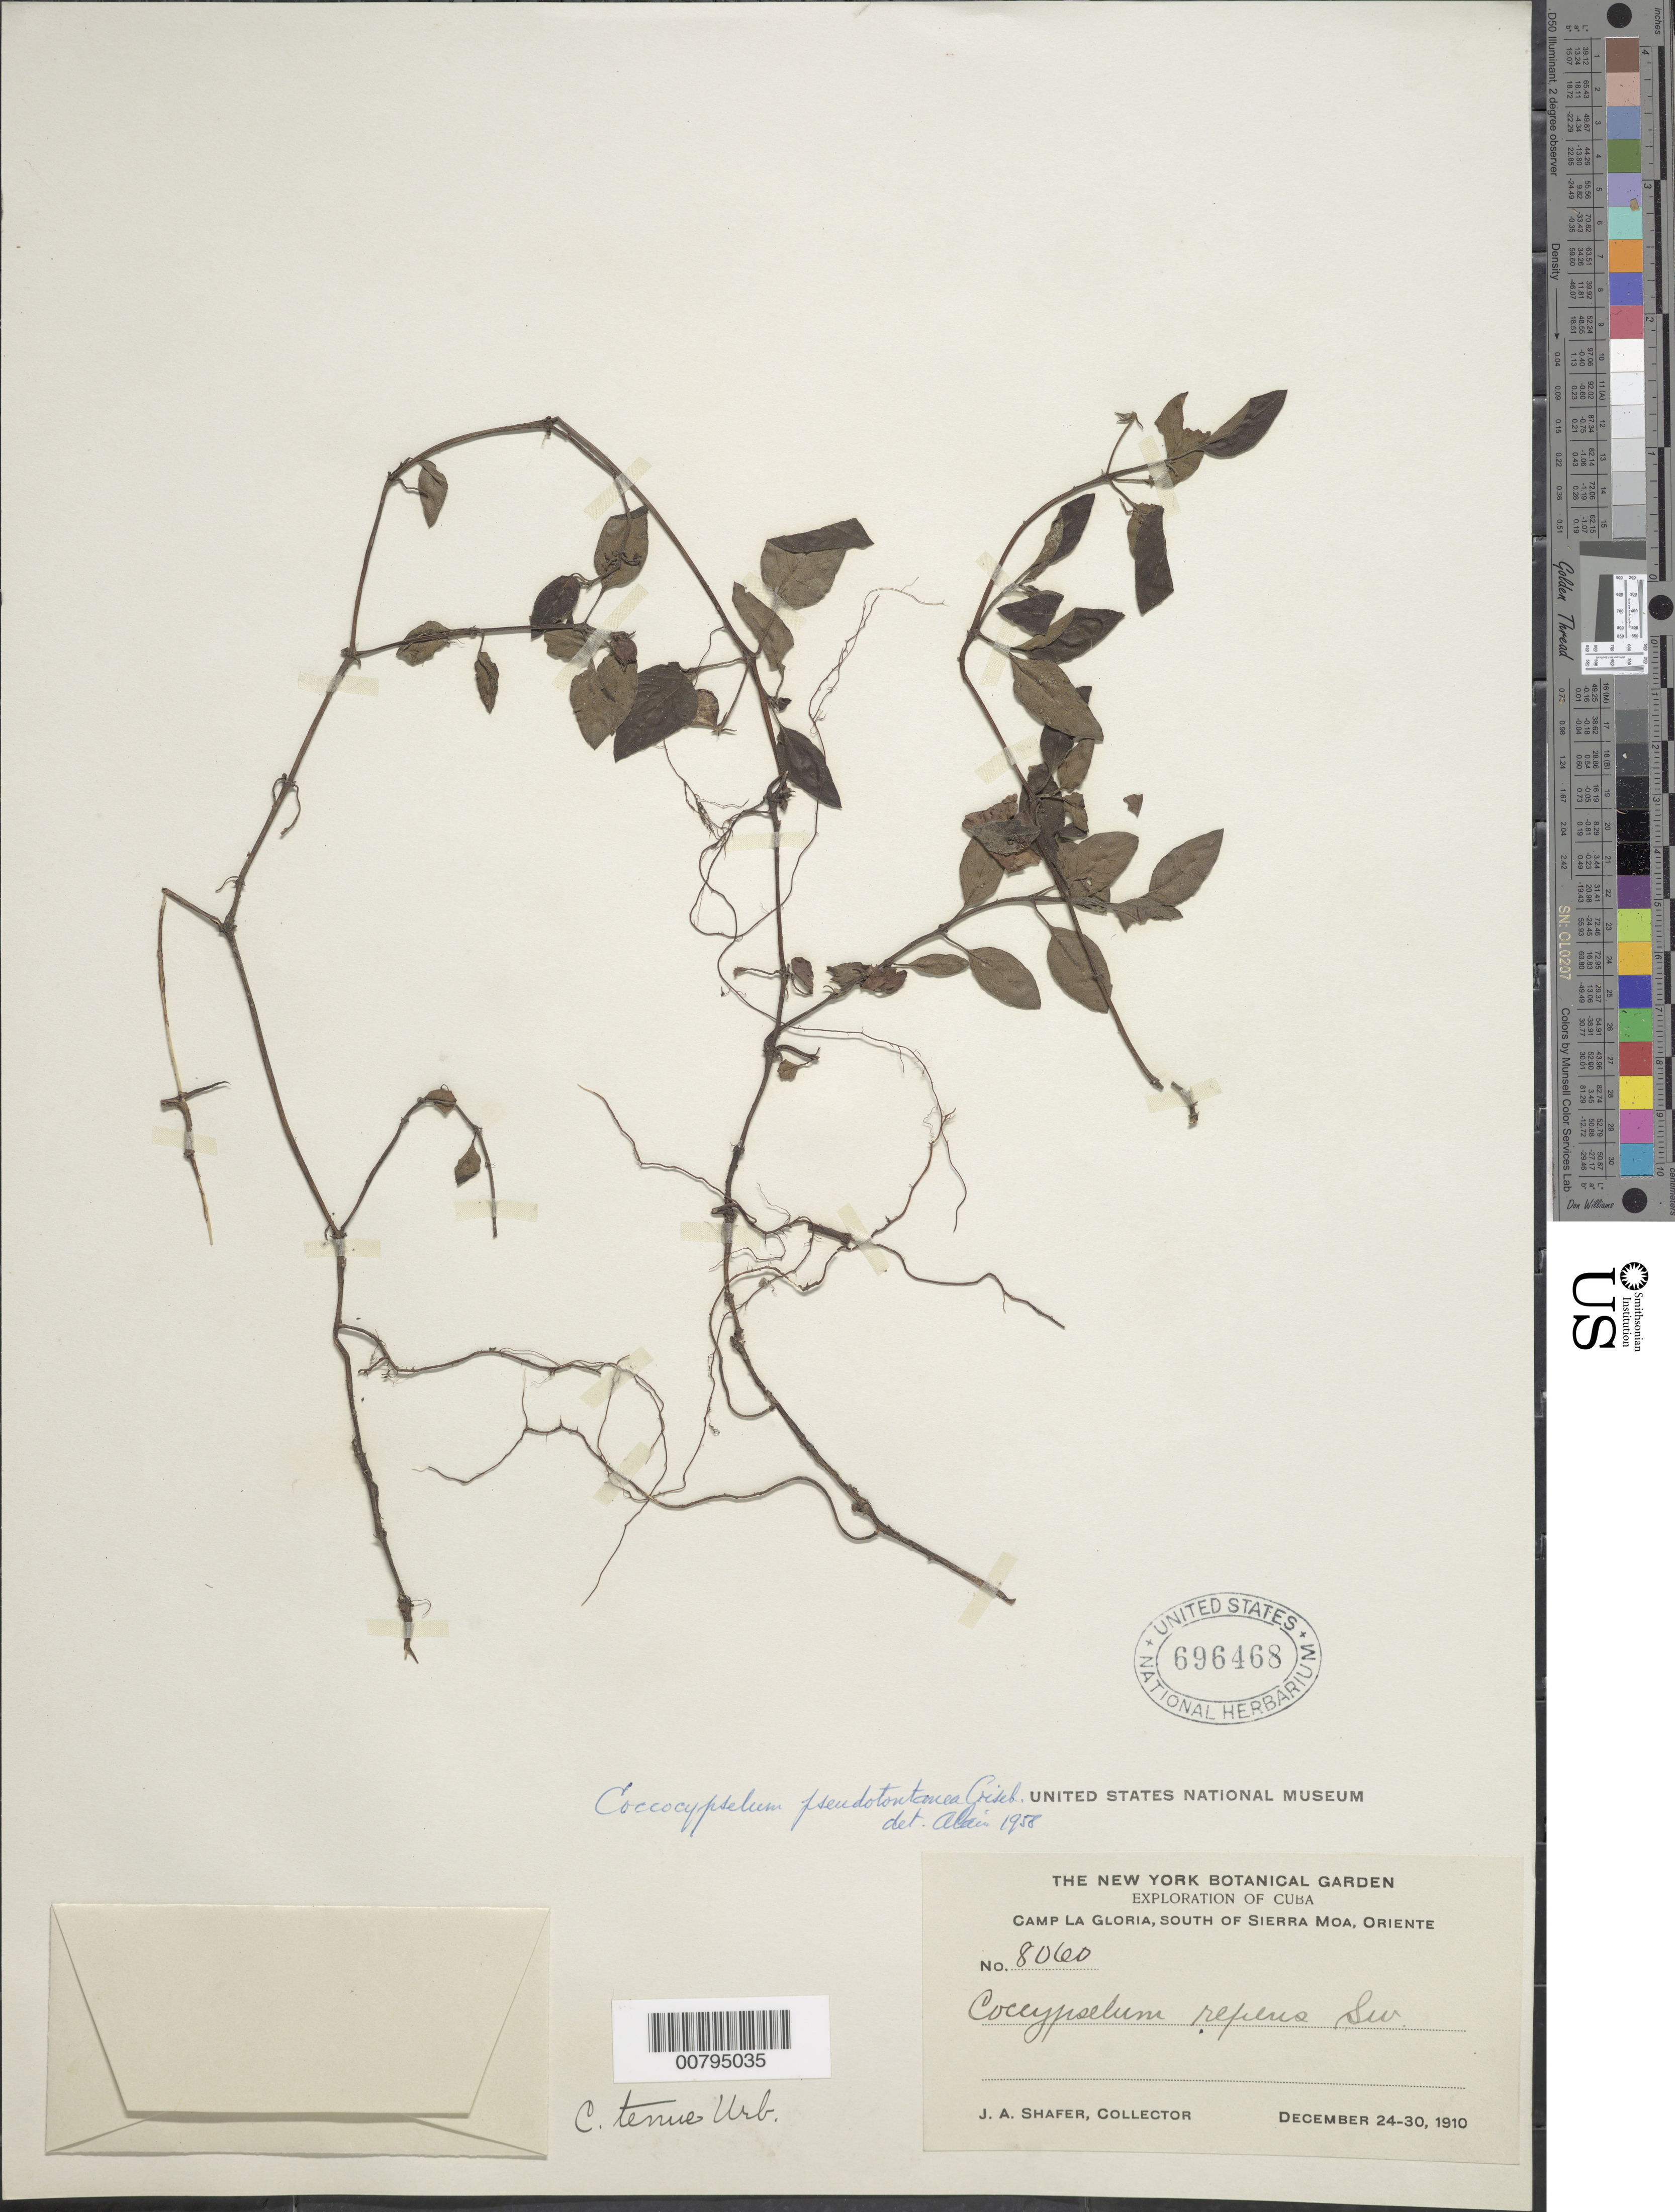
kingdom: Plantae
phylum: Tracheophyta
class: Magnoliopsida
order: Gentianales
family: Rubiaceae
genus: Coccocypselum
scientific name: Coccocypselum repens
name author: Sw.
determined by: Liogier, Alain H.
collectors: J. A. Shafer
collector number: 8060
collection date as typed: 24 Dec 1910 to 30 Dec 1910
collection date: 1910-12-24/1910-12-30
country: Cuba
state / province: Oriente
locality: Camp la Gloria, south of Sierra Moa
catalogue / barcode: US 696468